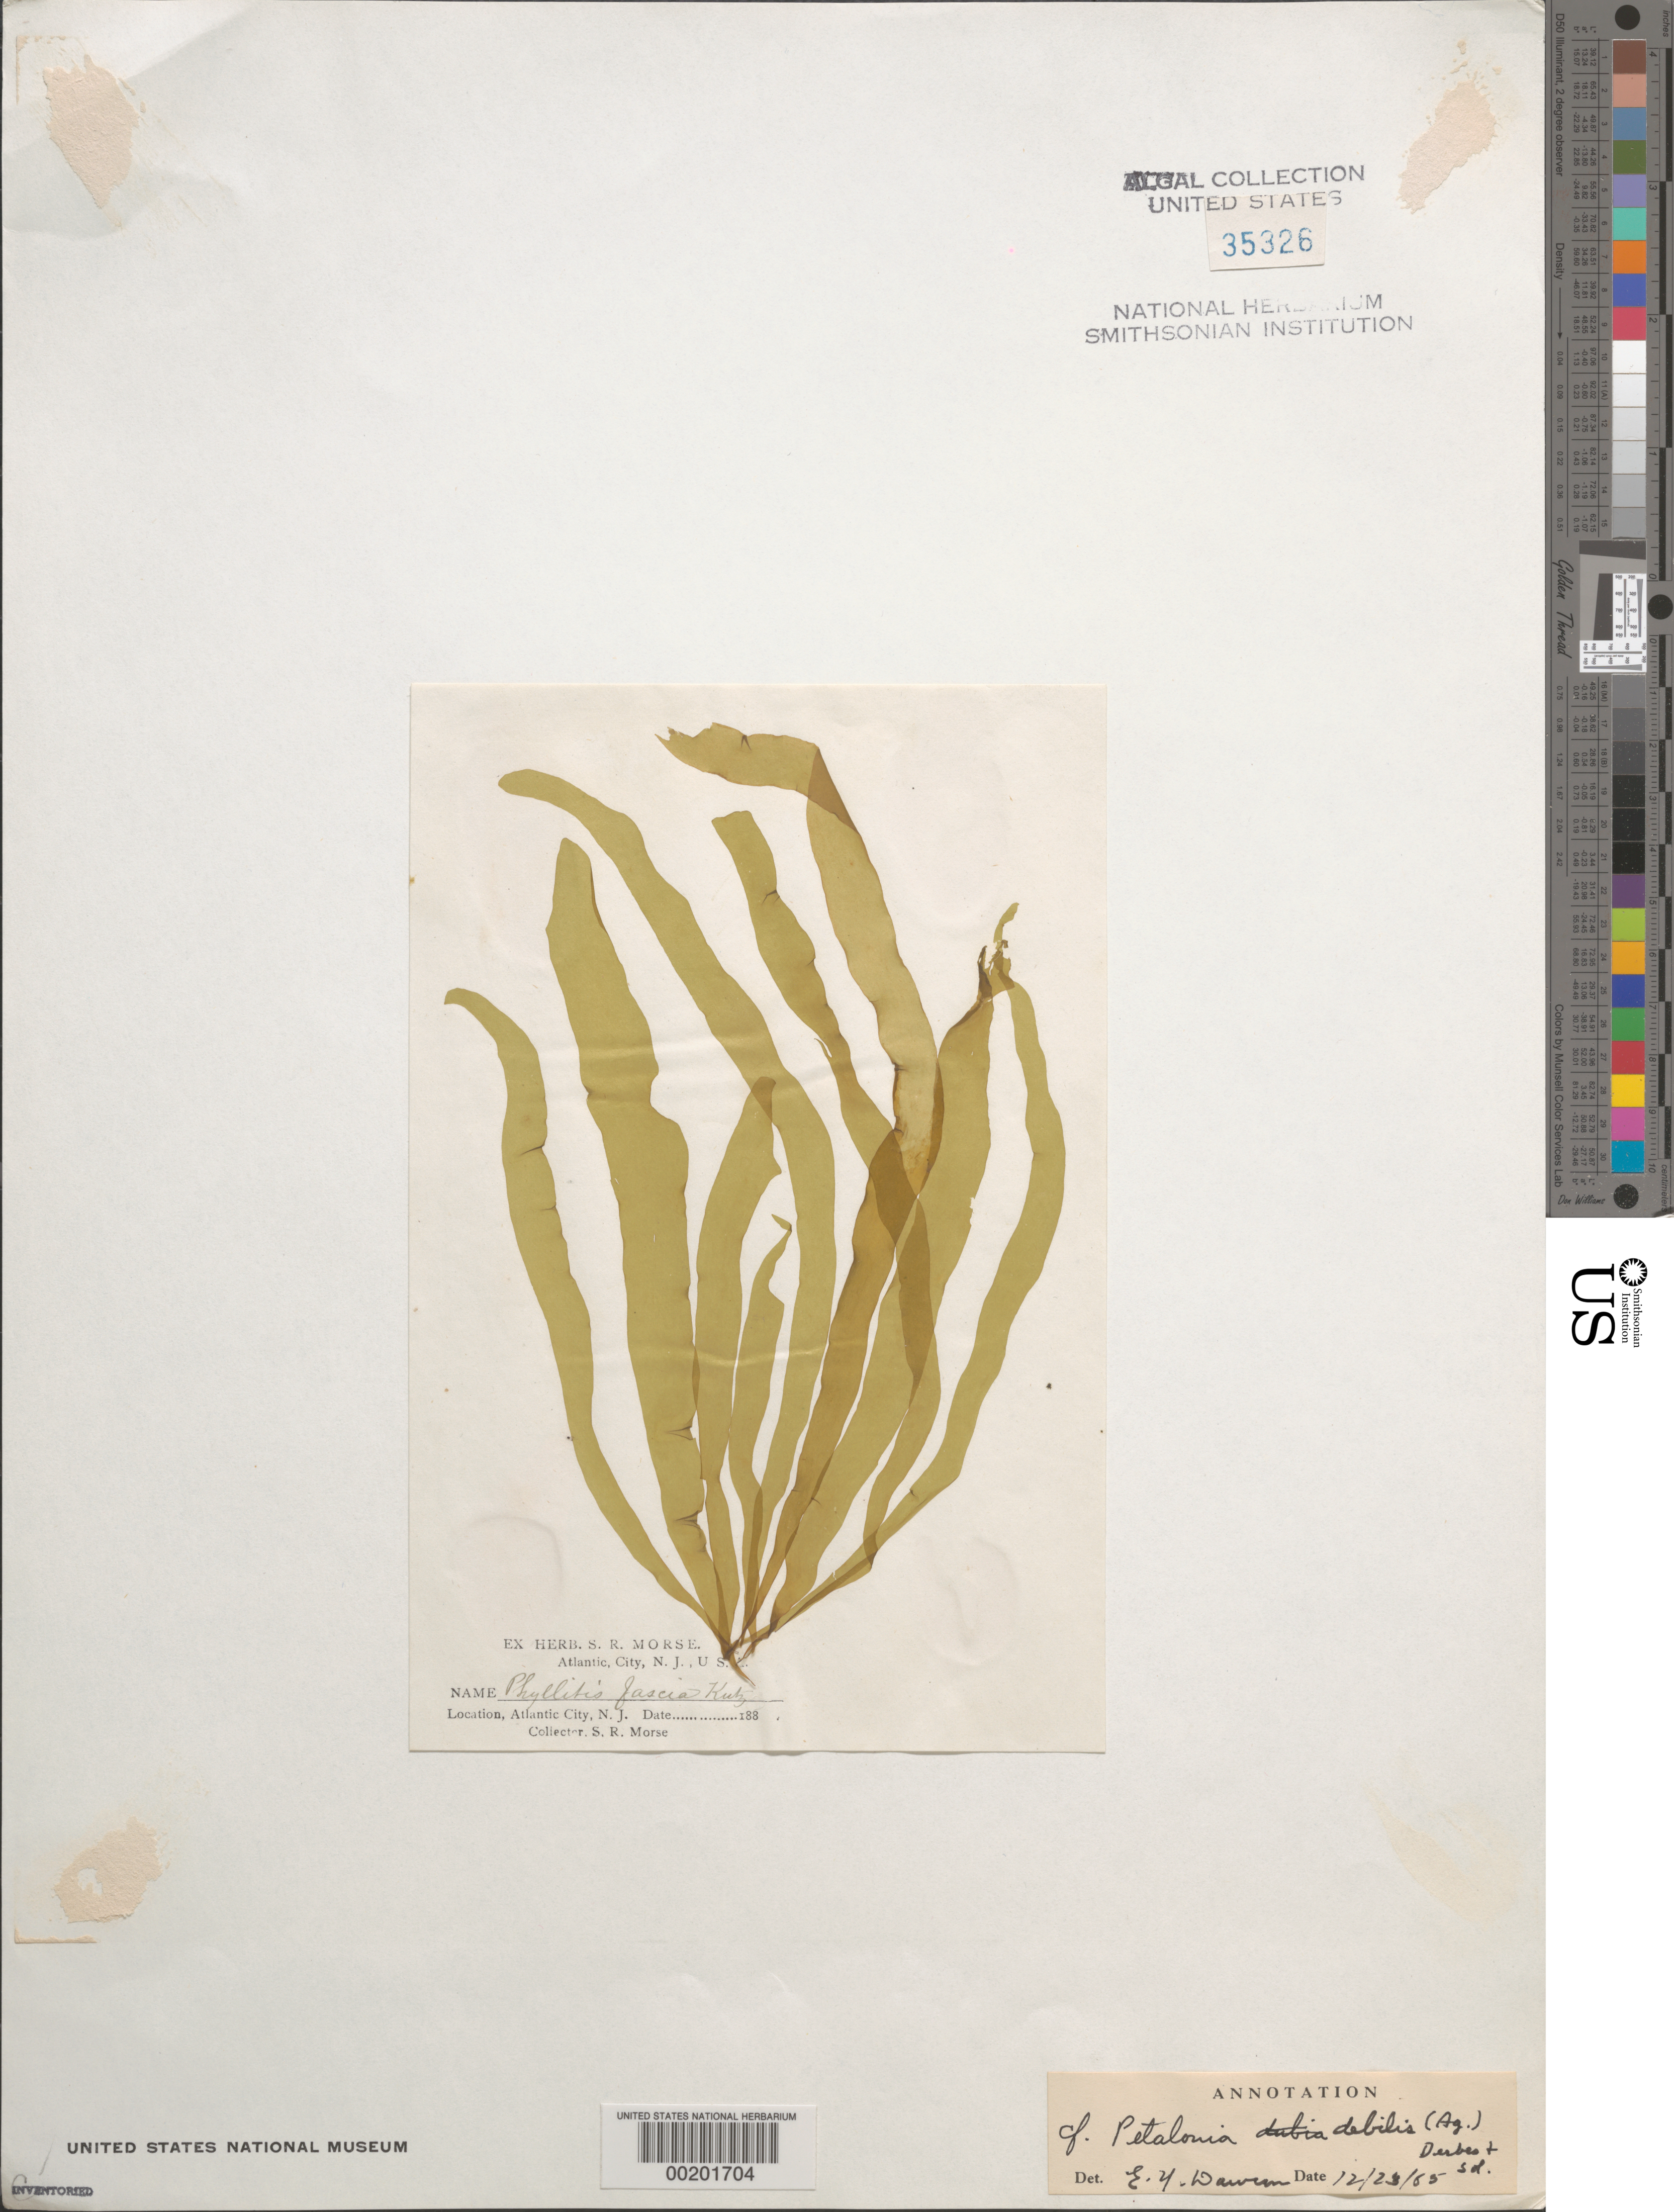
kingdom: Chromista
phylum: Ochrophyta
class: Phaeophyceae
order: Scytosiphonales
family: Scytosiphonaceae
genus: Petalonia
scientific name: Petalonia fascia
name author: (O.F. Müller) Kuntze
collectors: S. Morse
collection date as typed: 188-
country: United States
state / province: New Jersey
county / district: Atlantic County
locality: Atlantic City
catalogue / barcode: US 35326